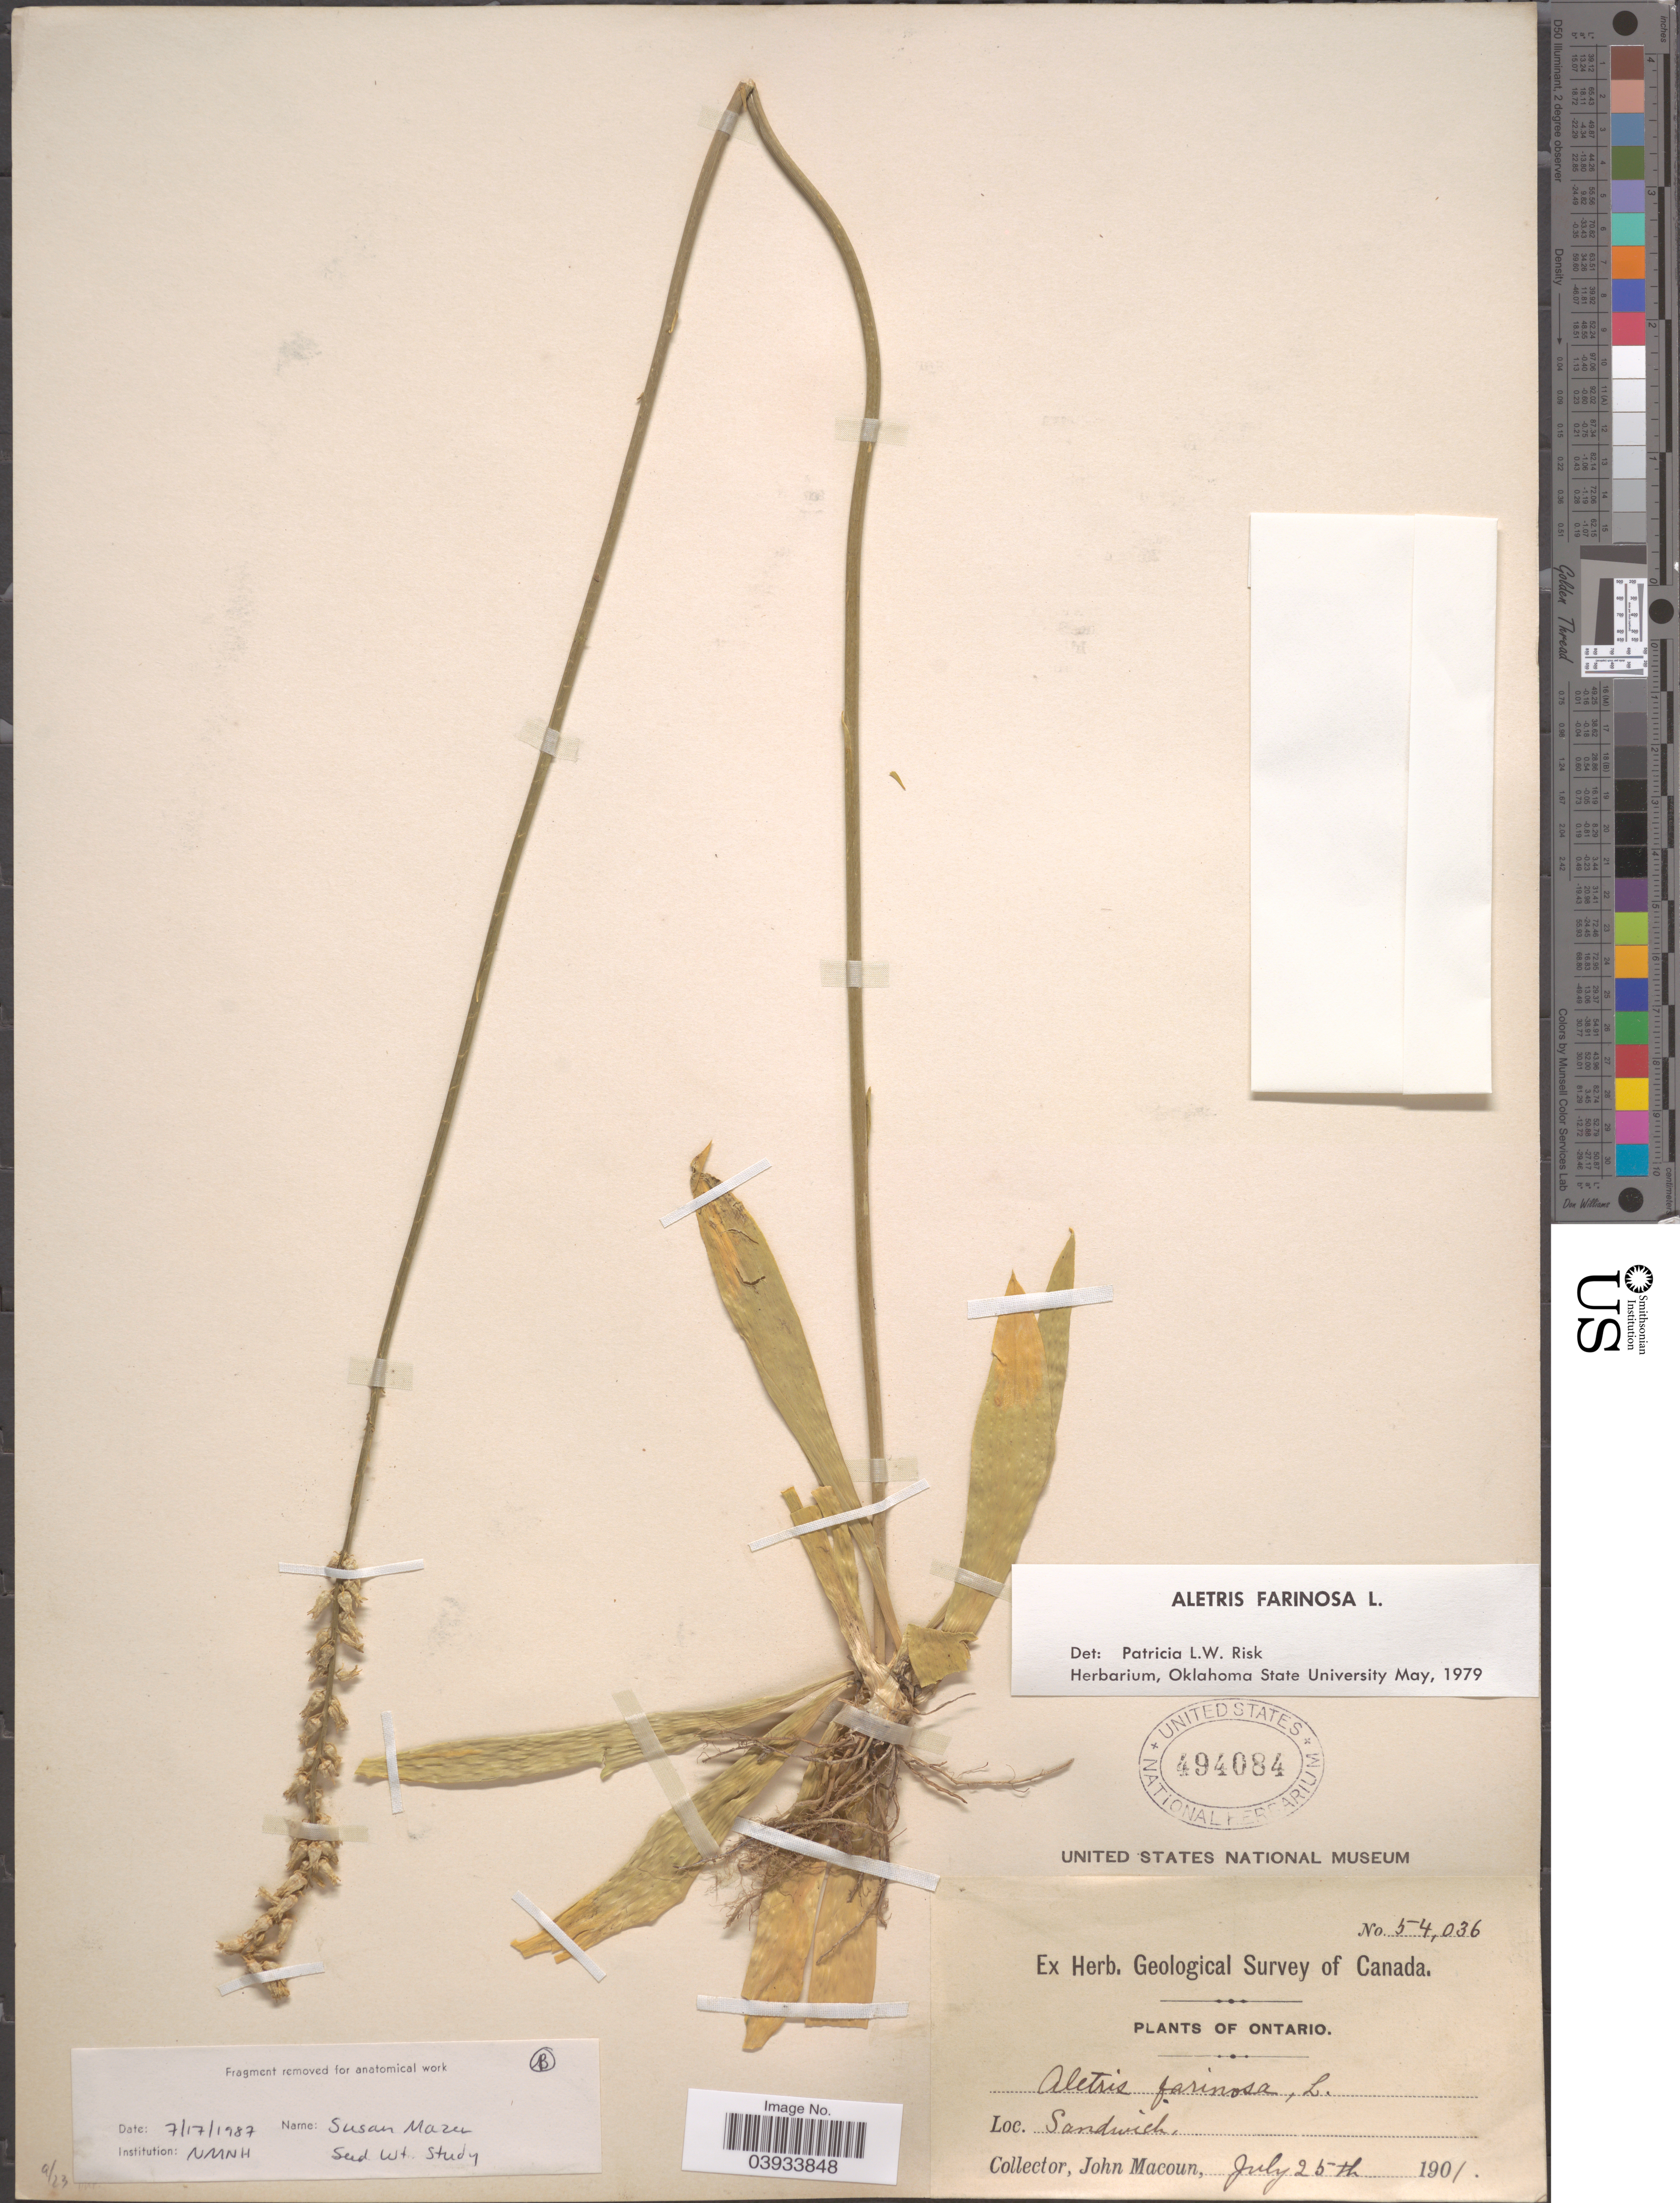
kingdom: Plantae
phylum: Tracheophyta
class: Liliopsida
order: Dioscoreales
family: Nartheciaceae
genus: Aletris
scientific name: Aletris farinosa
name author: L.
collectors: J. Macoun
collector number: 54036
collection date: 1901-07-25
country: Canada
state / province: Ontario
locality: Sandwich.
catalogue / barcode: US 494084